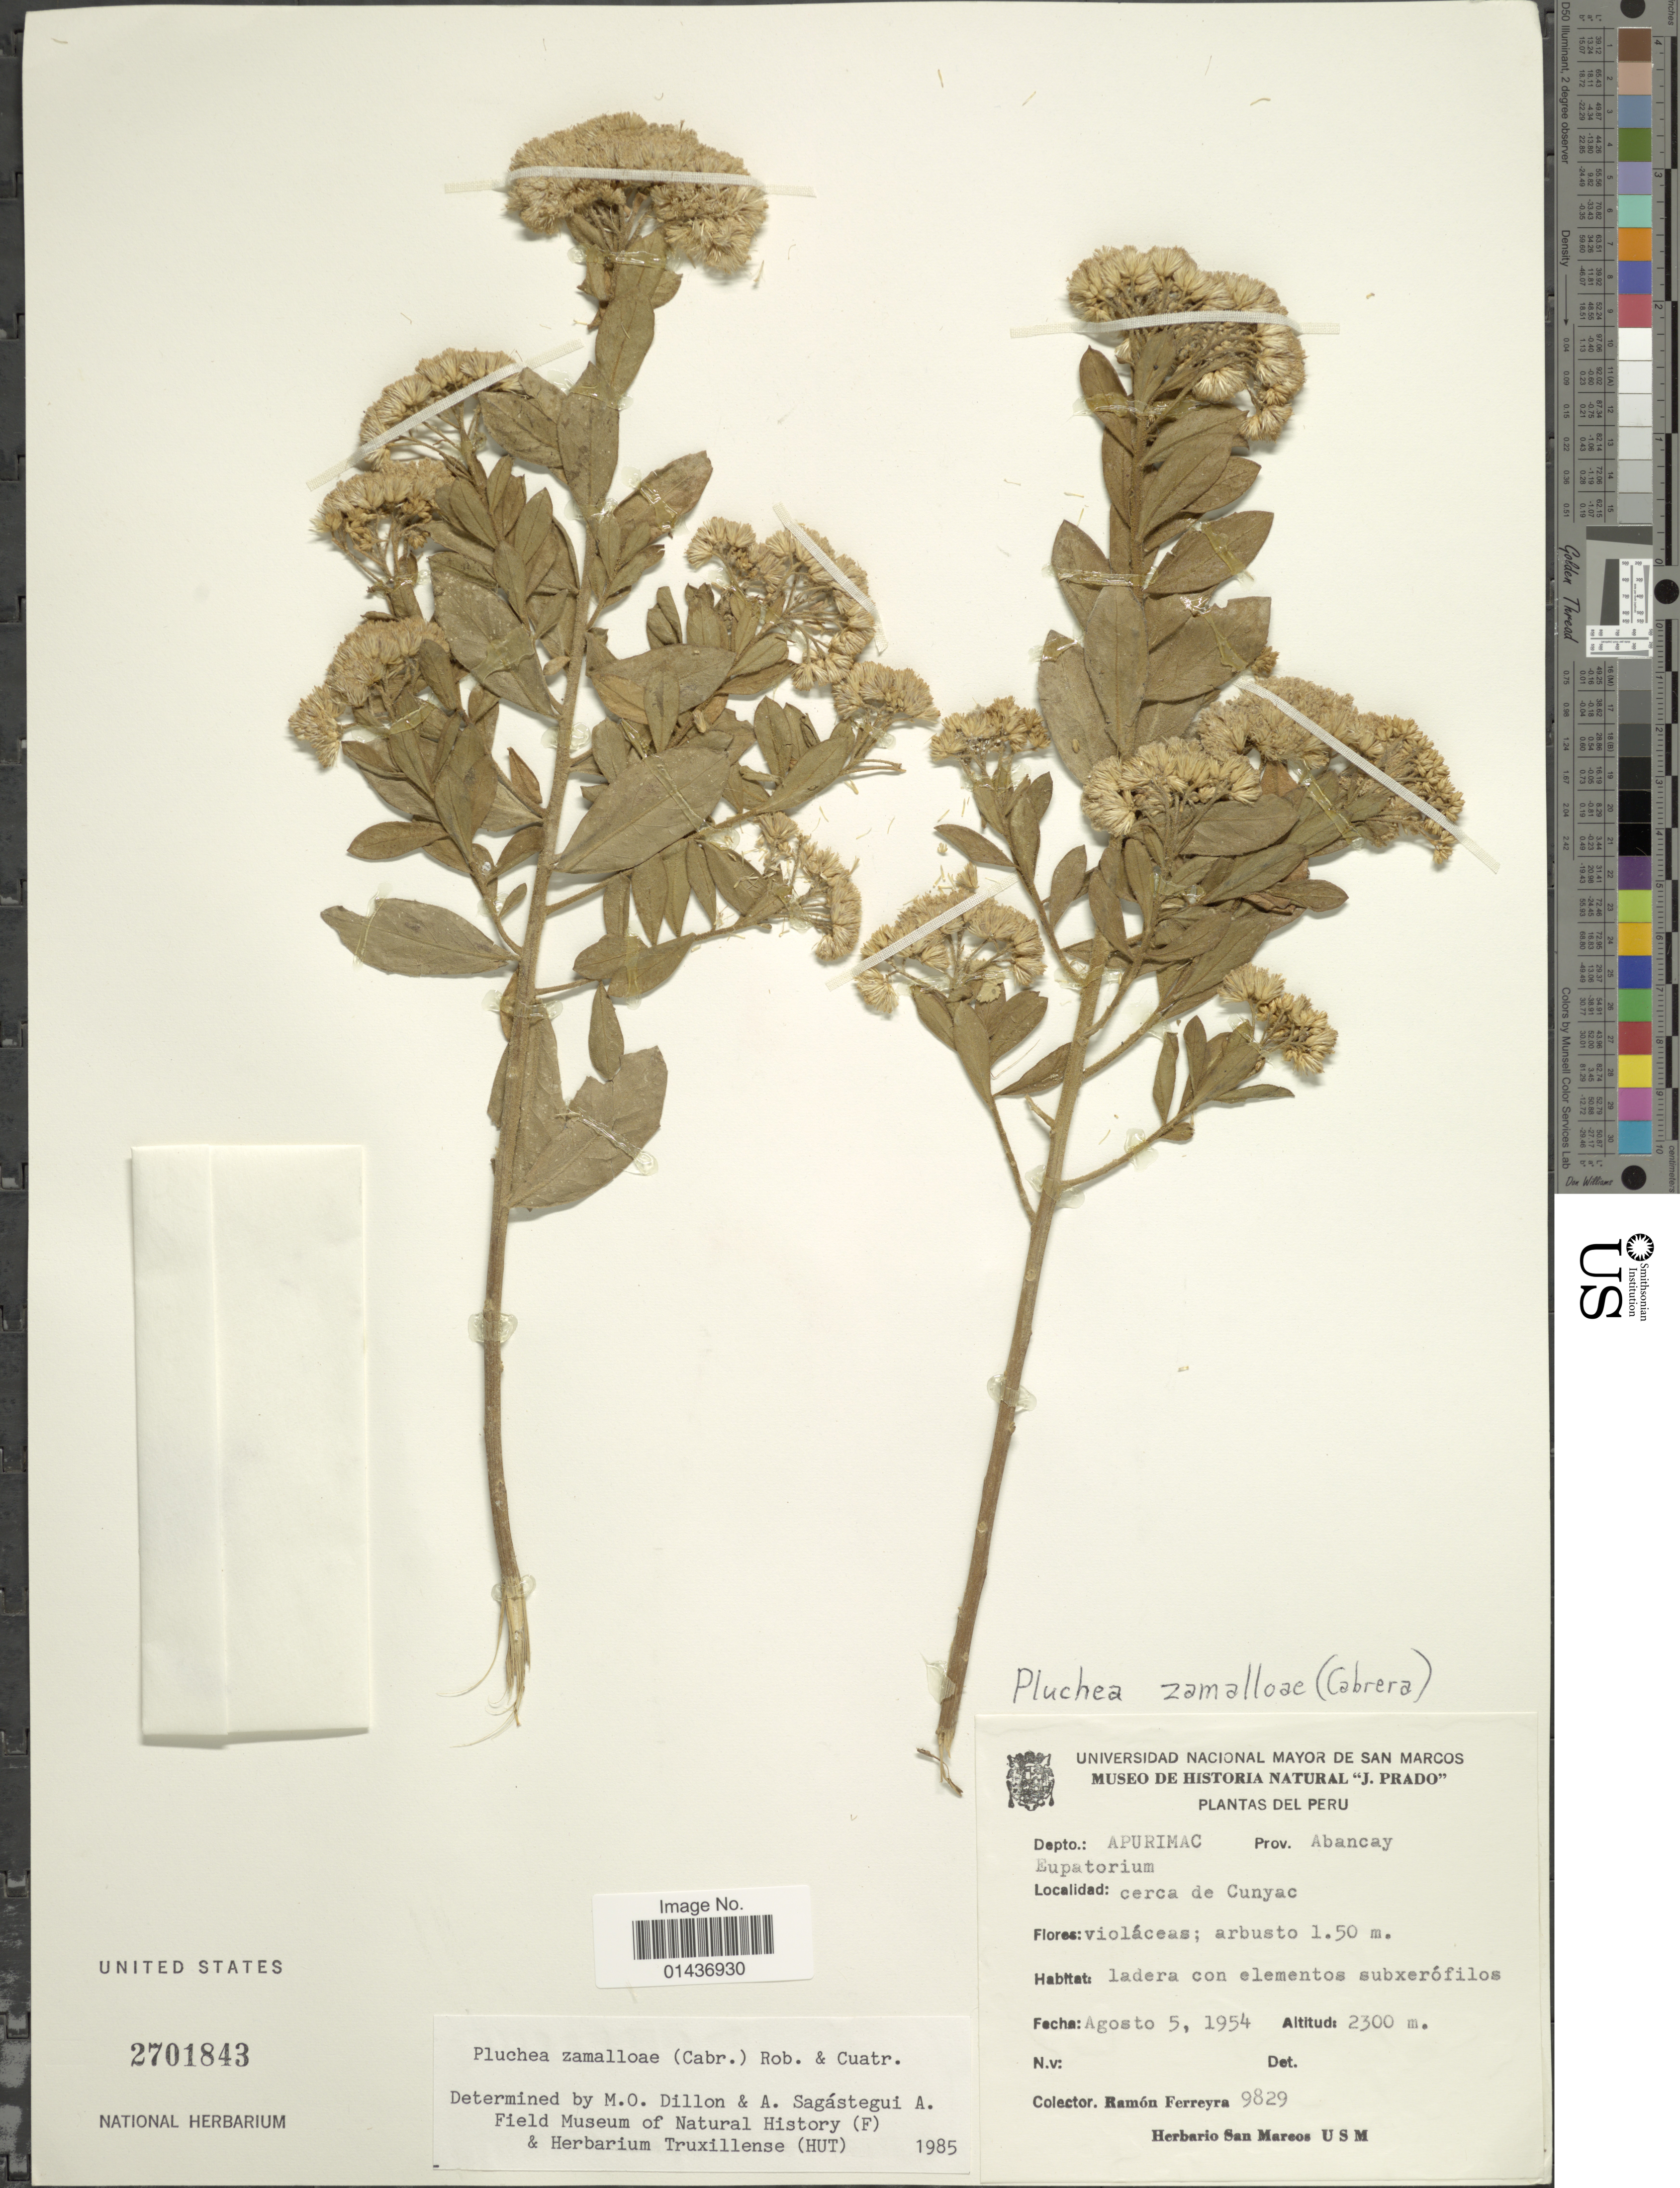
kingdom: Plantae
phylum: Tracheophyta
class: Magnoliopsida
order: Asterales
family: Asteraceae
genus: Pluchea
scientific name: Pluchea zamalloae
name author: (Cabrera) H. Rob. & Cuatrec.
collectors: R. A. Ferreyra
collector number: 9829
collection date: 1954-08-05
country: Peru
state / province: Apurímac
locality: Depto. Apurimac, Prov. Abancay, Cerca de Cunyac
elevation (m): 2300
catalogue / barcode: US 2701843